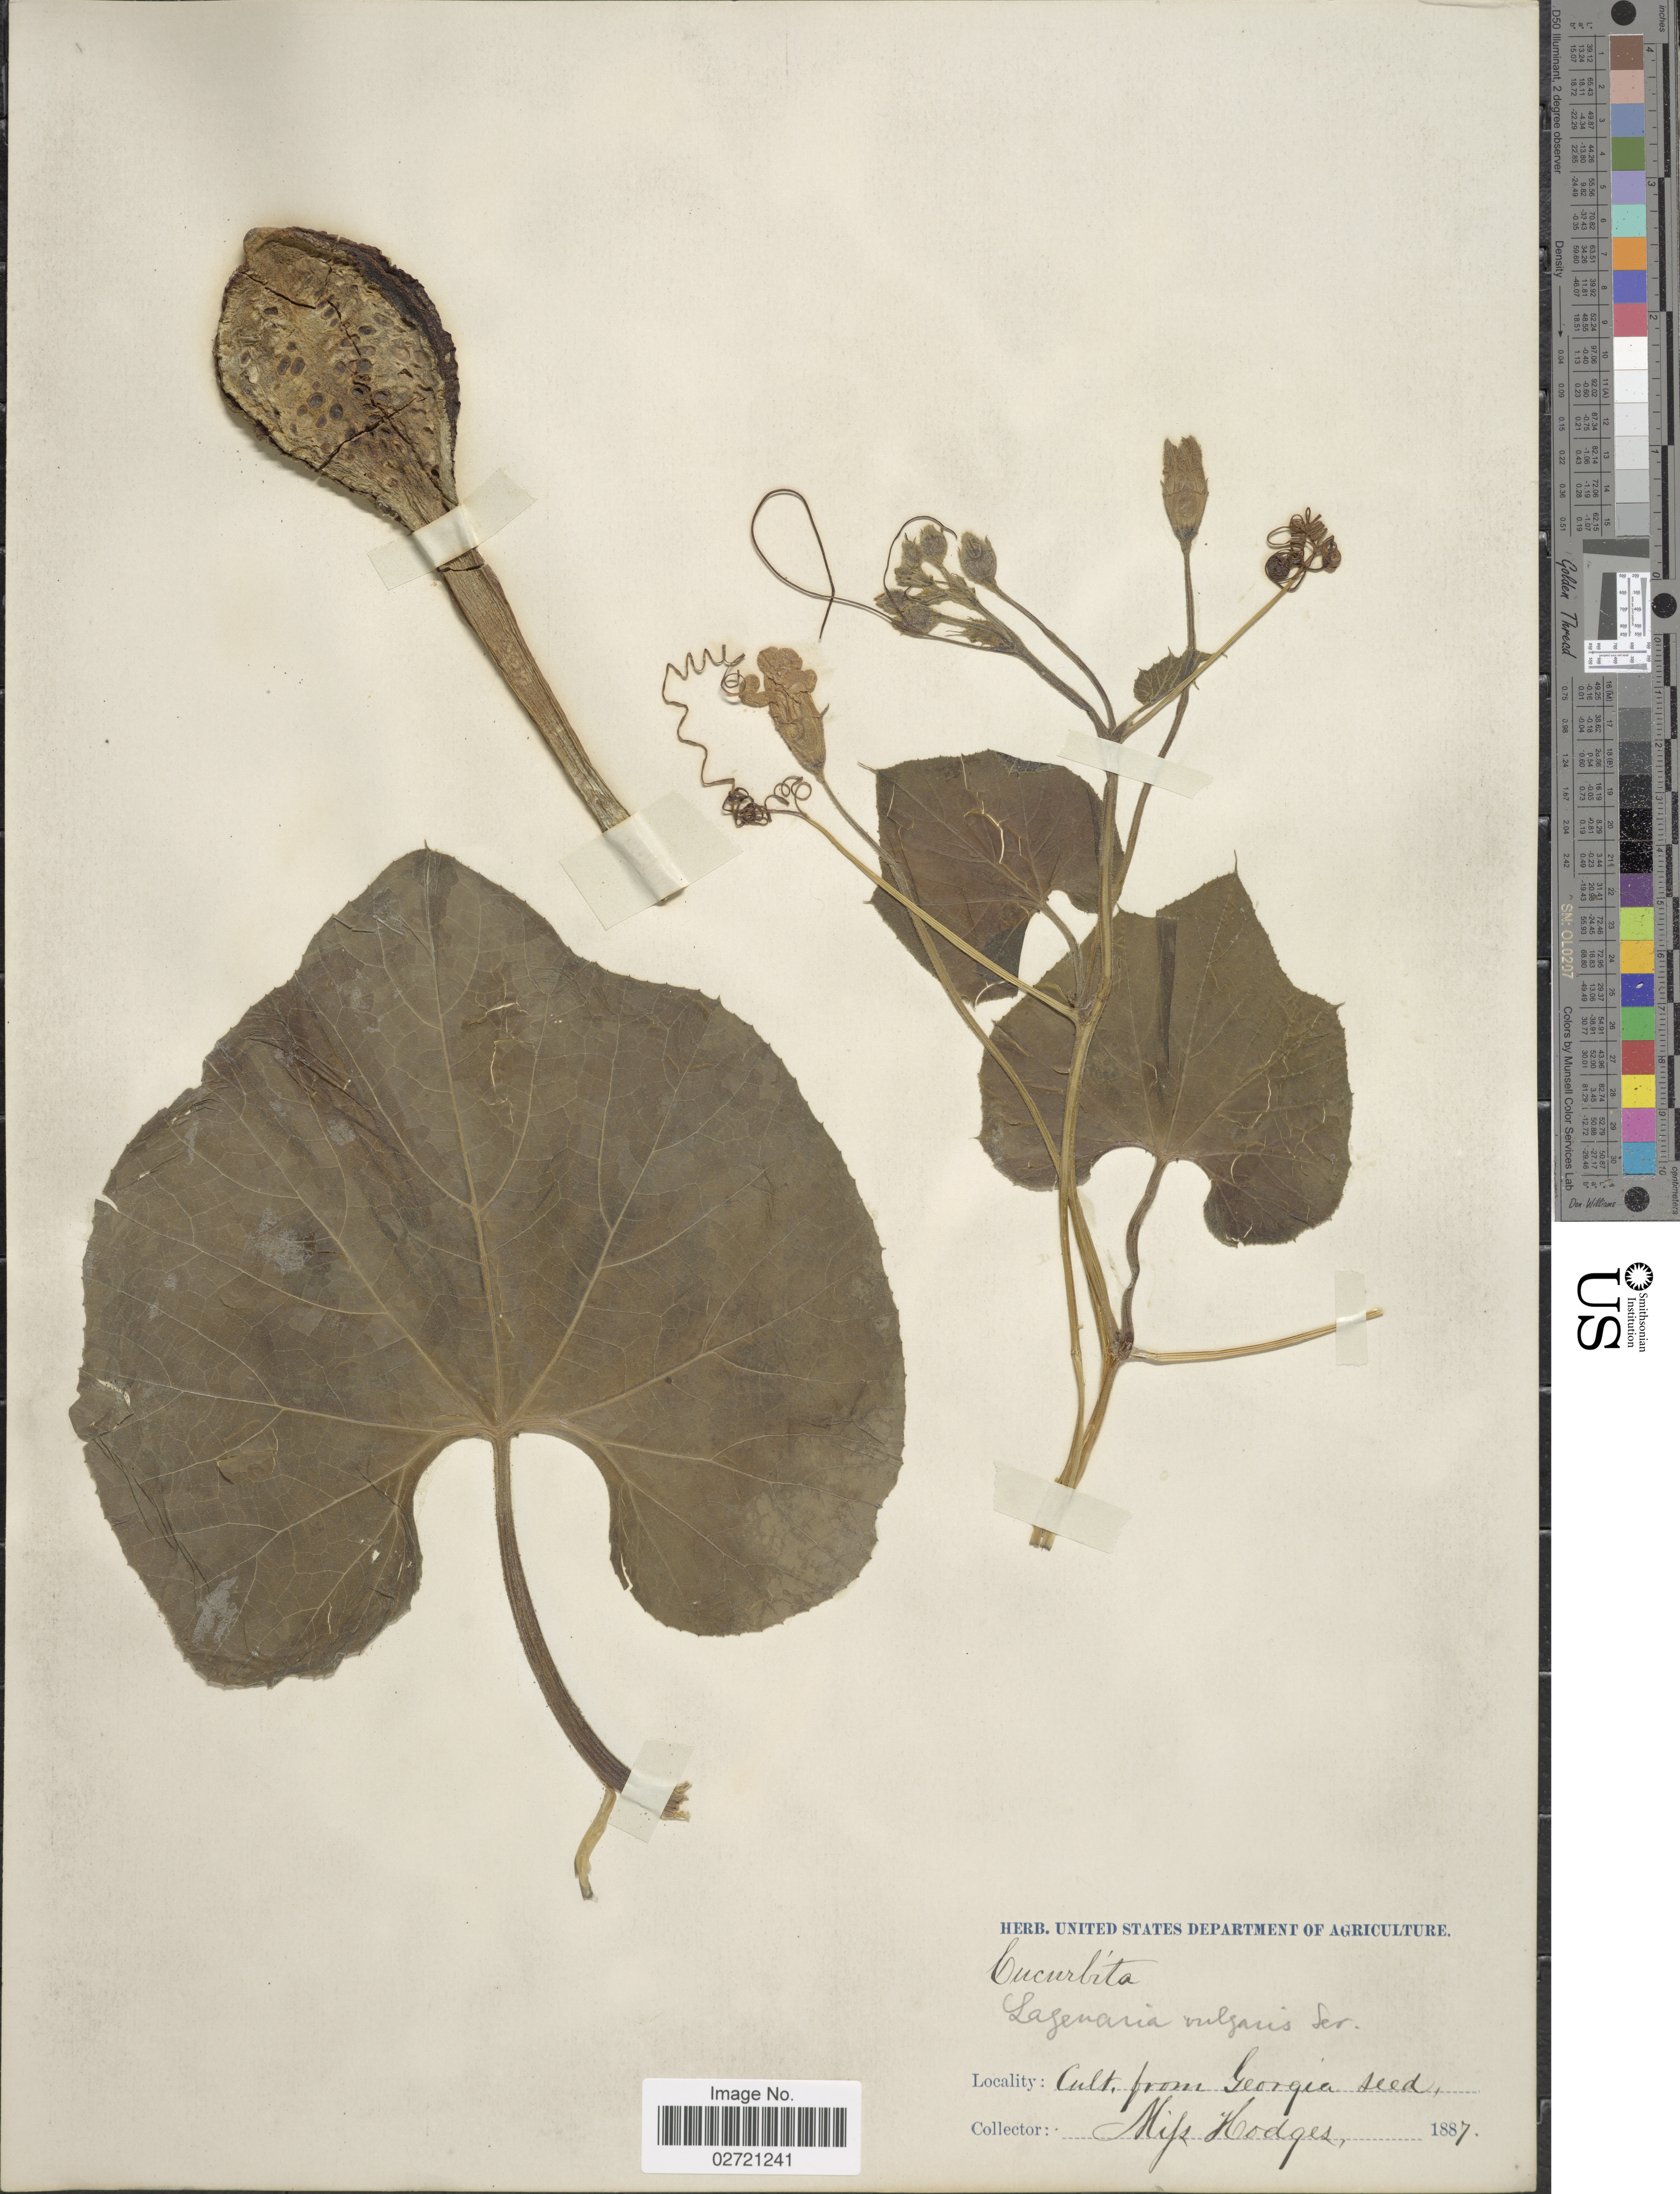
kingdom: Plantae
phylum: Tracheophyta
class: Magnoliopsida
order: Cucurbitales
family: Cucurbitaceae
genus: Lagenaria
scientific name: Lagenaria siceraria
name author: (Molina) Standl.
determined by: Nee, Michael H.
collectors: Hodges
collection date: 1881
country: United States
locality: cultivated from Georgia Seed